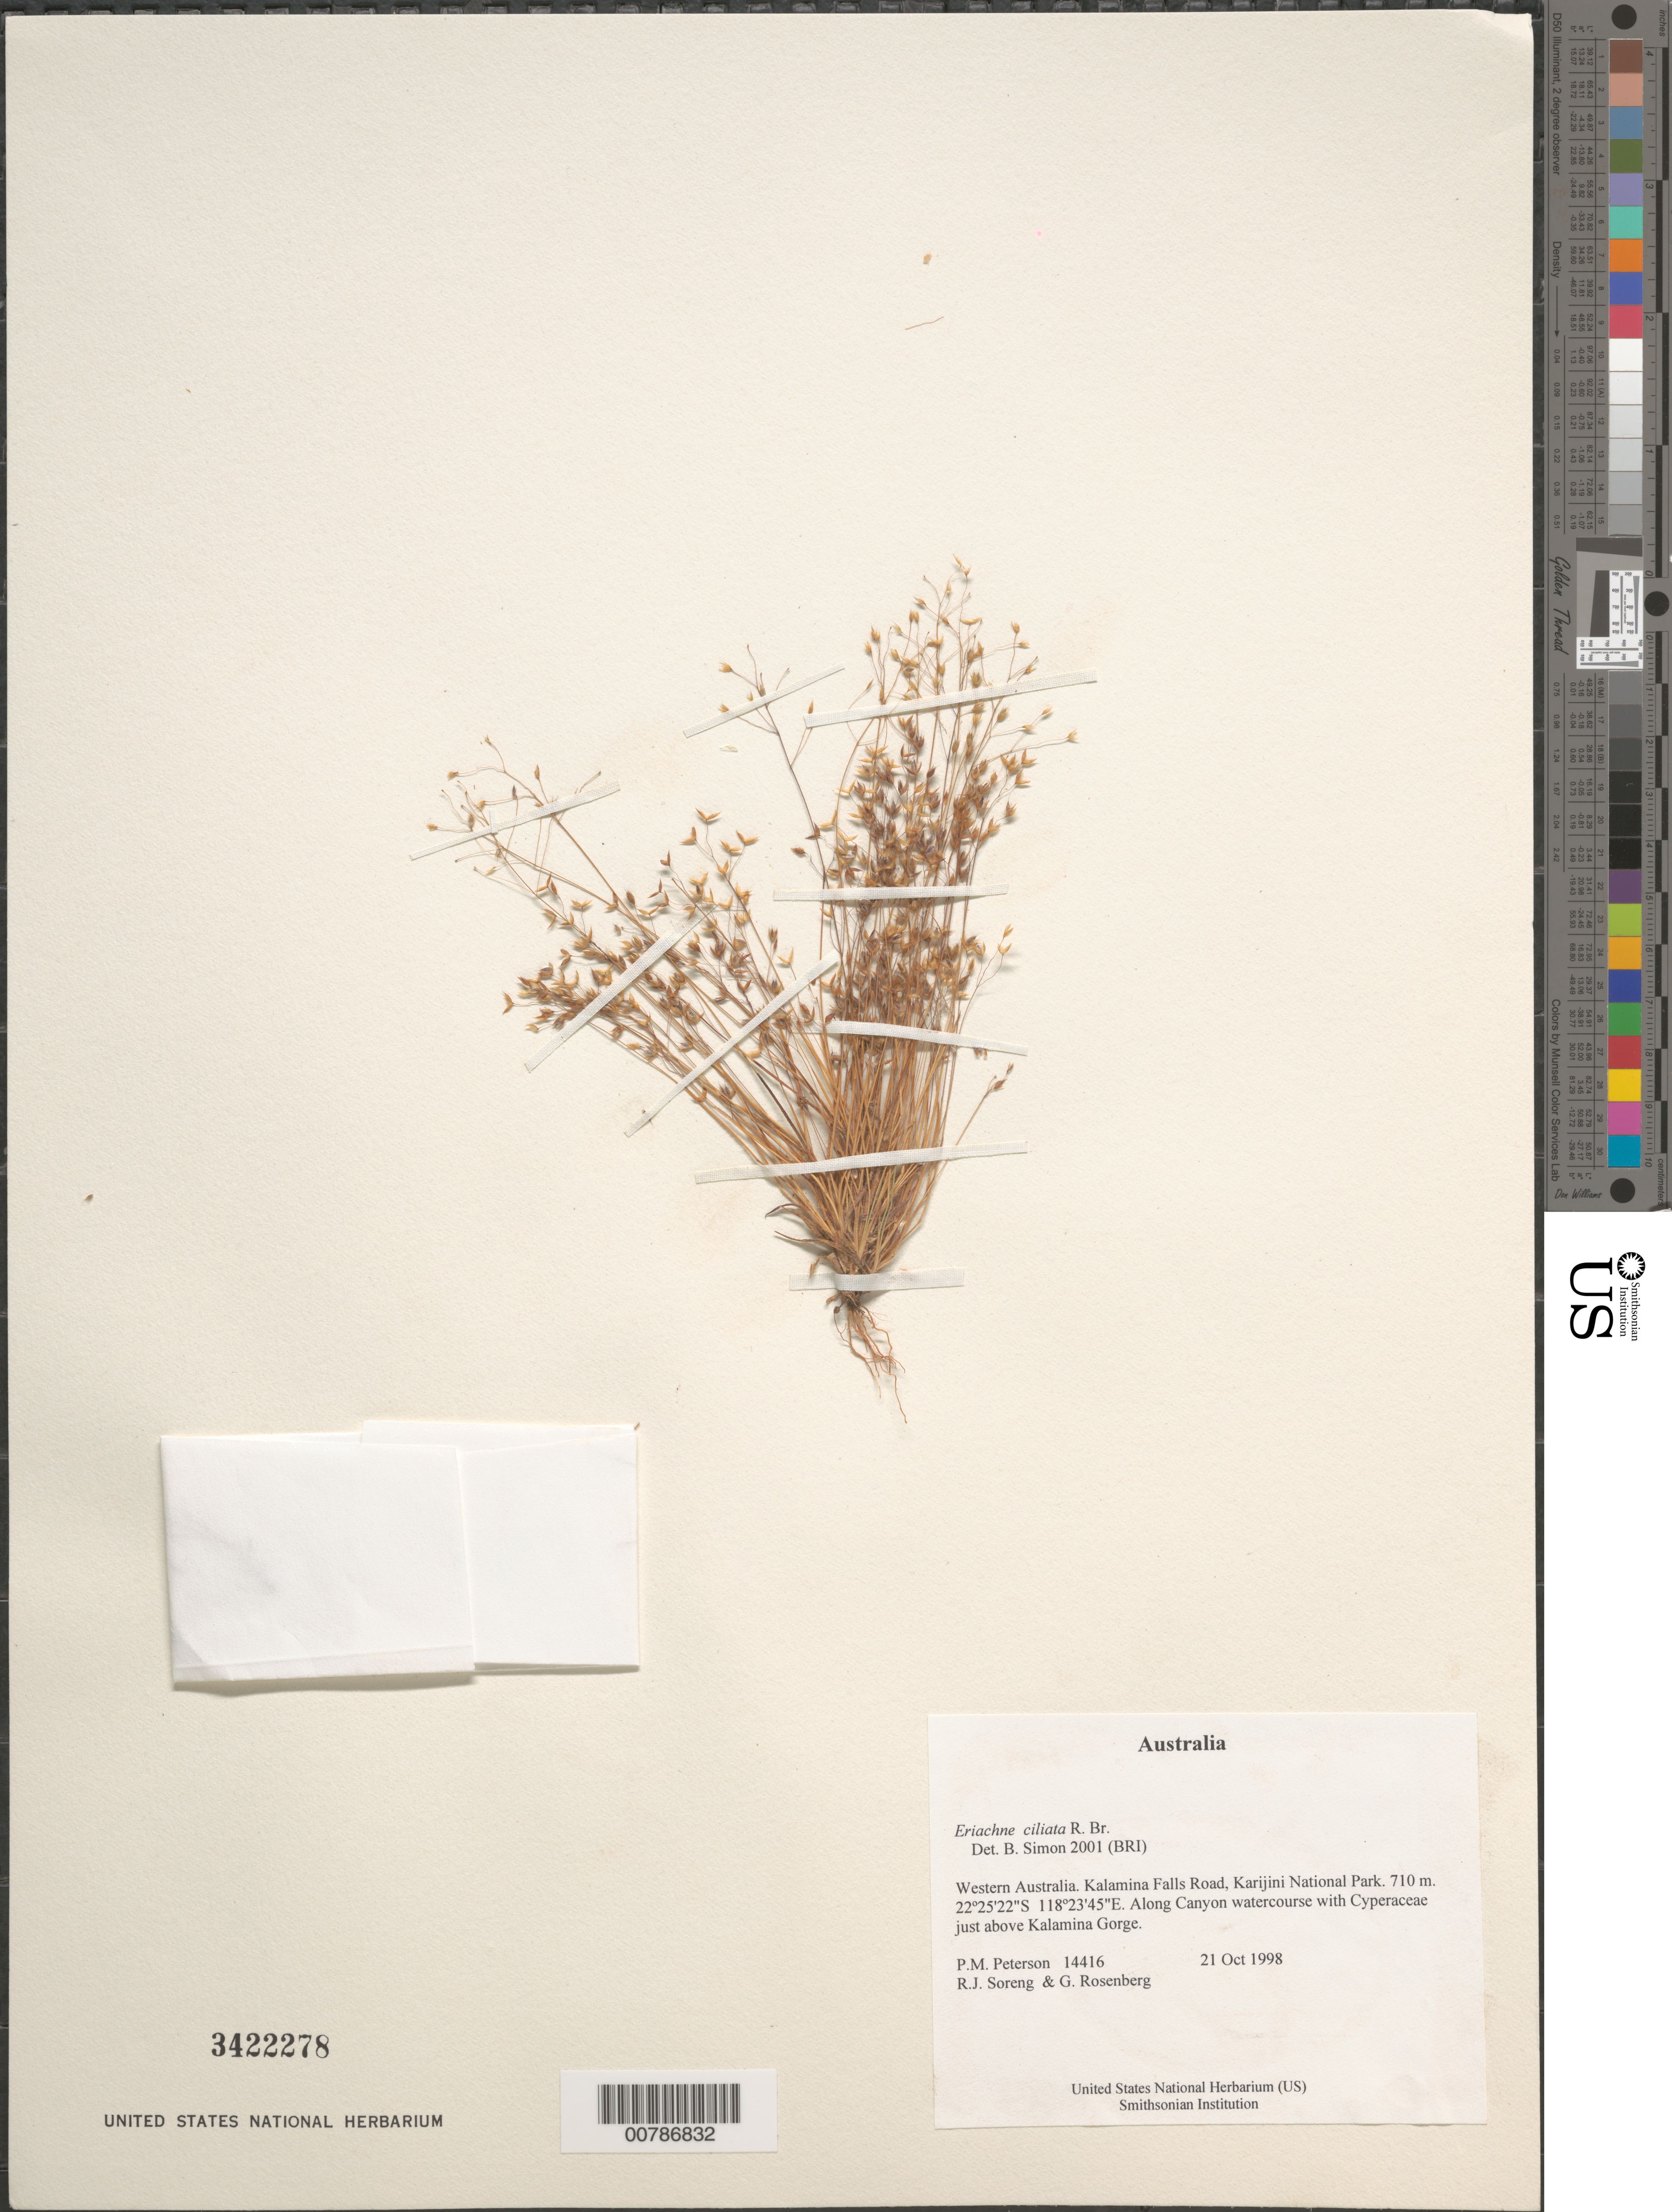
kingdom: Plantae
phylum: Tracheophyta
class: Liliopsida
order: Poales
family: Poaceae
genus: Eriachne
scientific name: Eriachne ciliata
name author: R. Br.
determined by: Simon, B.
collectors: P. M. Peterson, R. J. Soreng & G. Rosenberg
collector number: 14416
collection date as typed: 21 Oct 1998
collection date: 1998-10-21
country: Australia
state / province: Western Australia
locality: Kalamina Falls Road, Karijini National Park.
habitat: Along Canyon watercourse with Cyperaceae just above Kalamina Gorge.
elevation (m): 710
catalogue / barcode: US 3422278